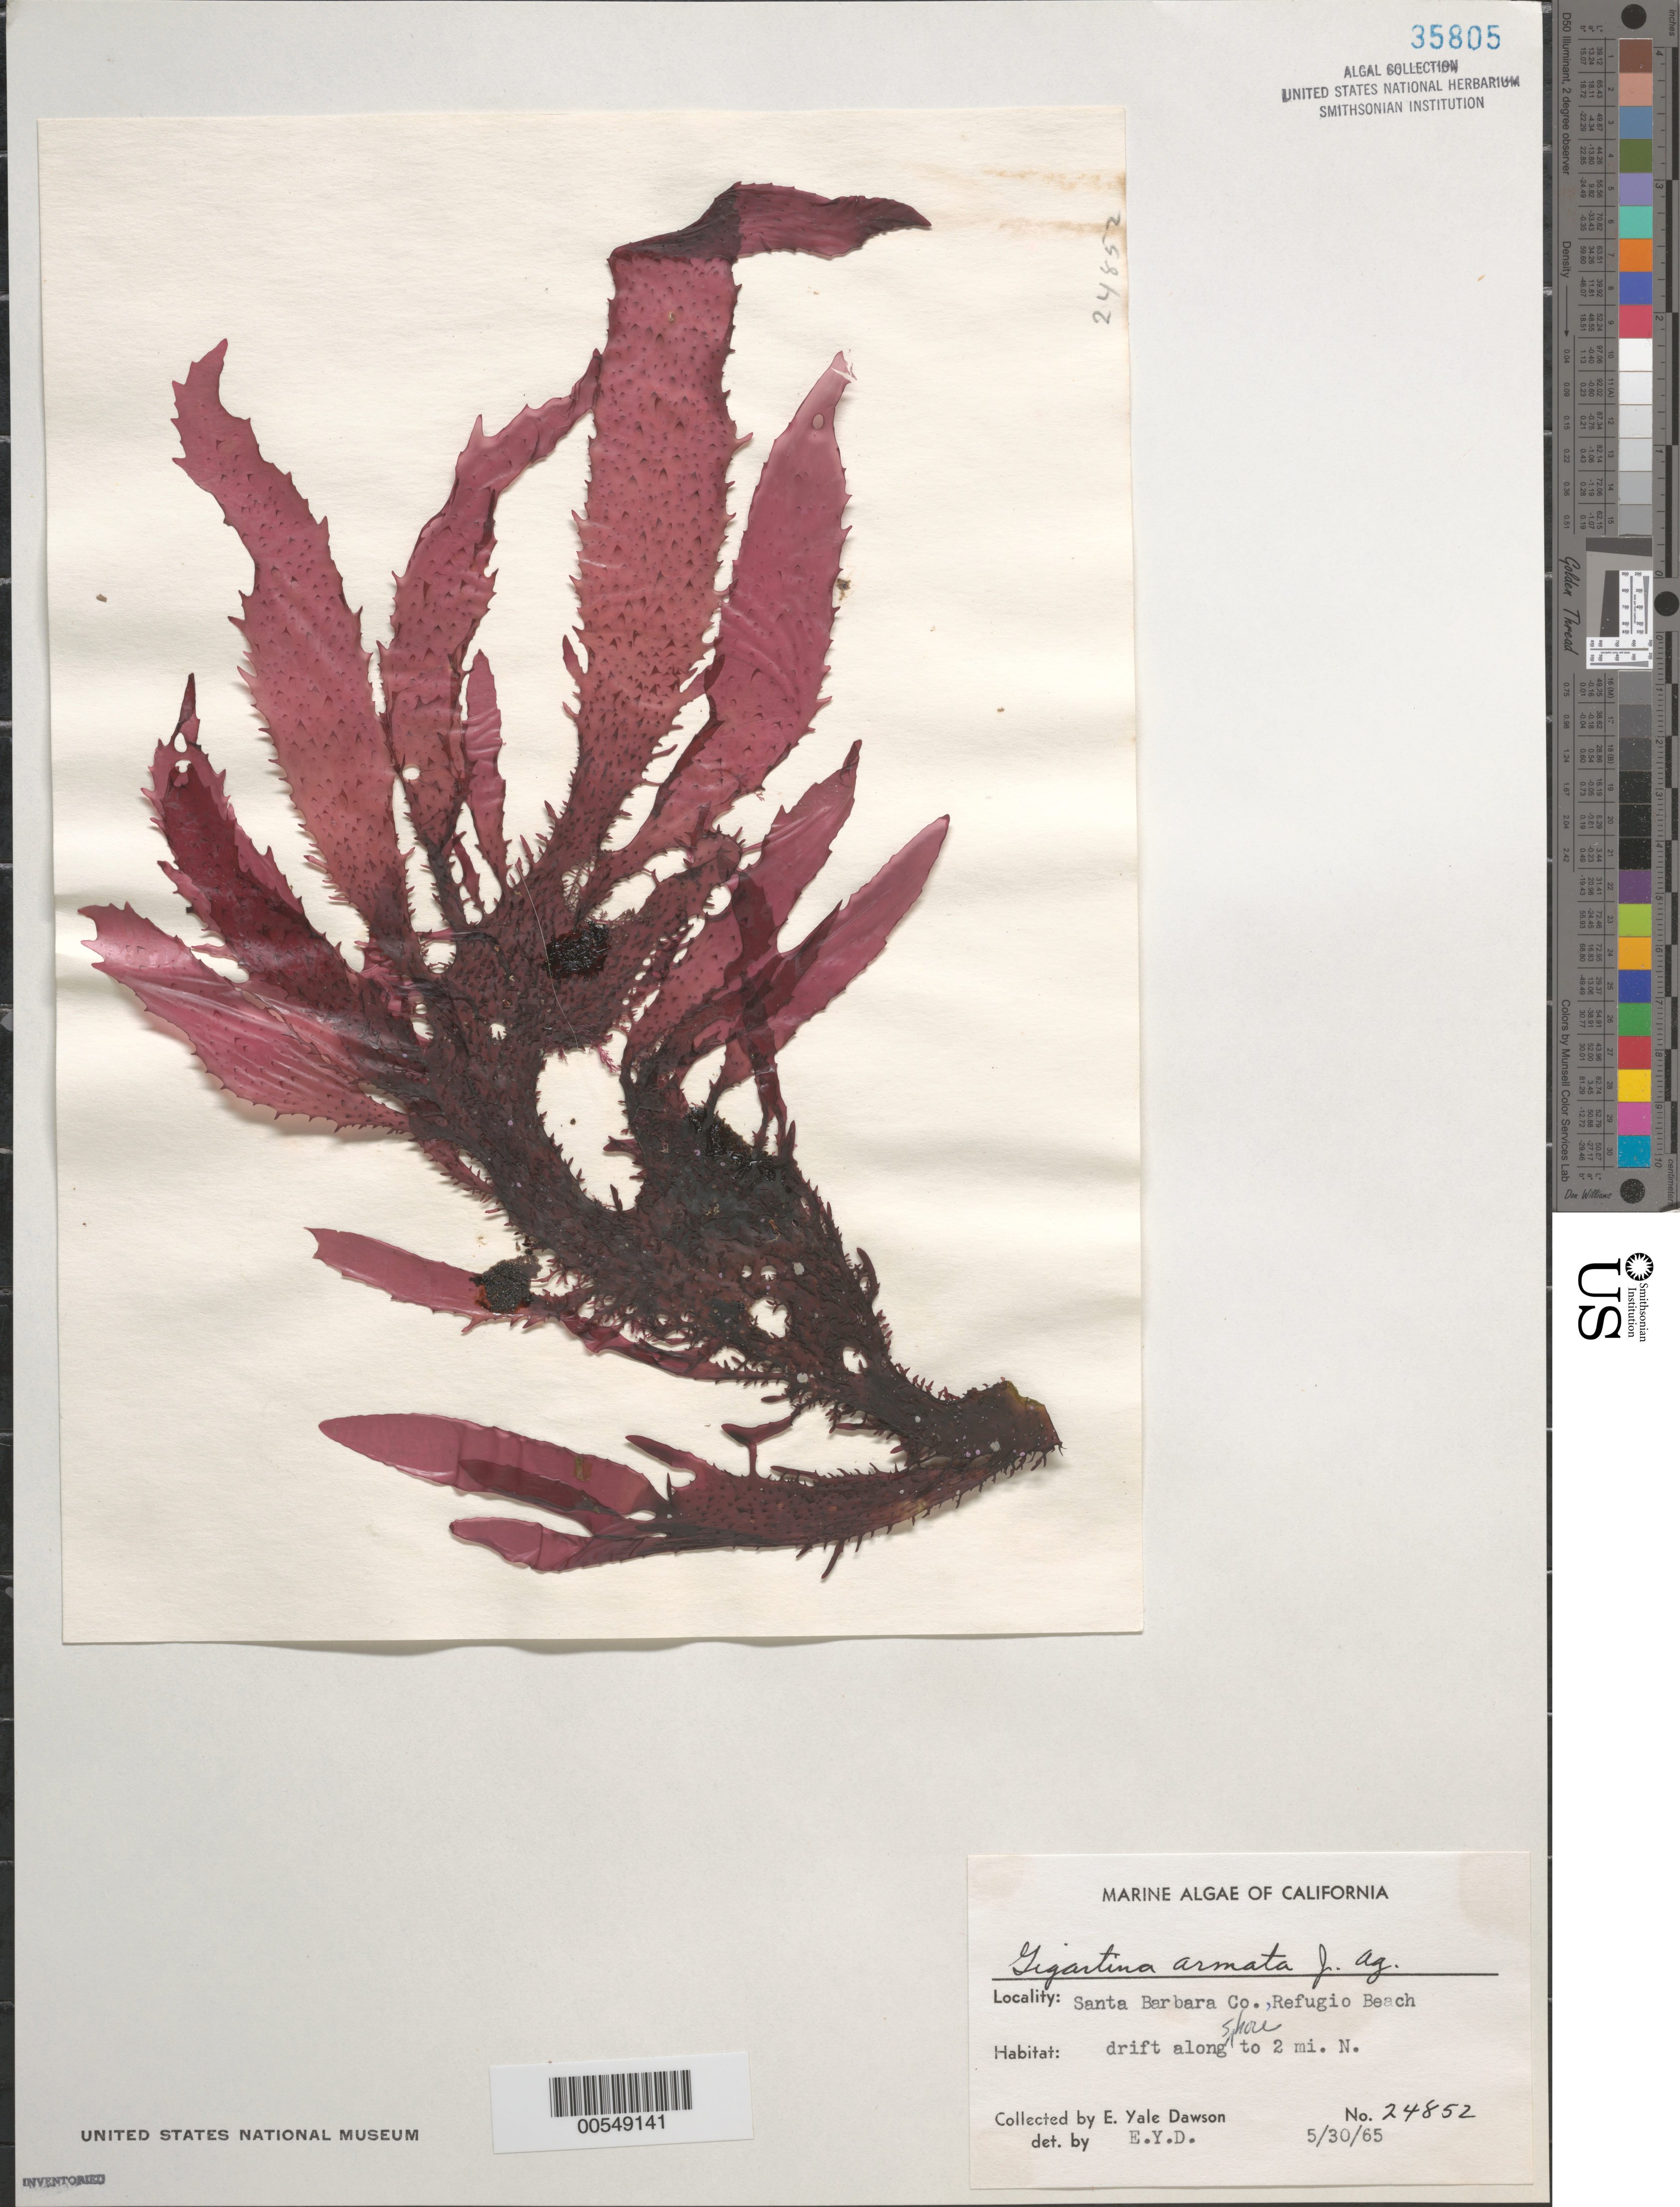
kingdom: Plantae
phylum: Rhodophyta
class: Florideophyceae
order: Gigartinales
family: Gigartinaceae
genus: Chondracanthus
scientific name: Chondracanthus spinosus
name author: (Kütz.) Guiry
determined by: Algae name updating Project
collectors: E. Y. Dawson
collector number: EYD 24852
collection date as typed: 30 May 1965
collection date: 1965-05-30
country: United States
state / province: California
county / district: Santa Barbara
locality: Refugio Beach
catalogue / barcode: US 35805